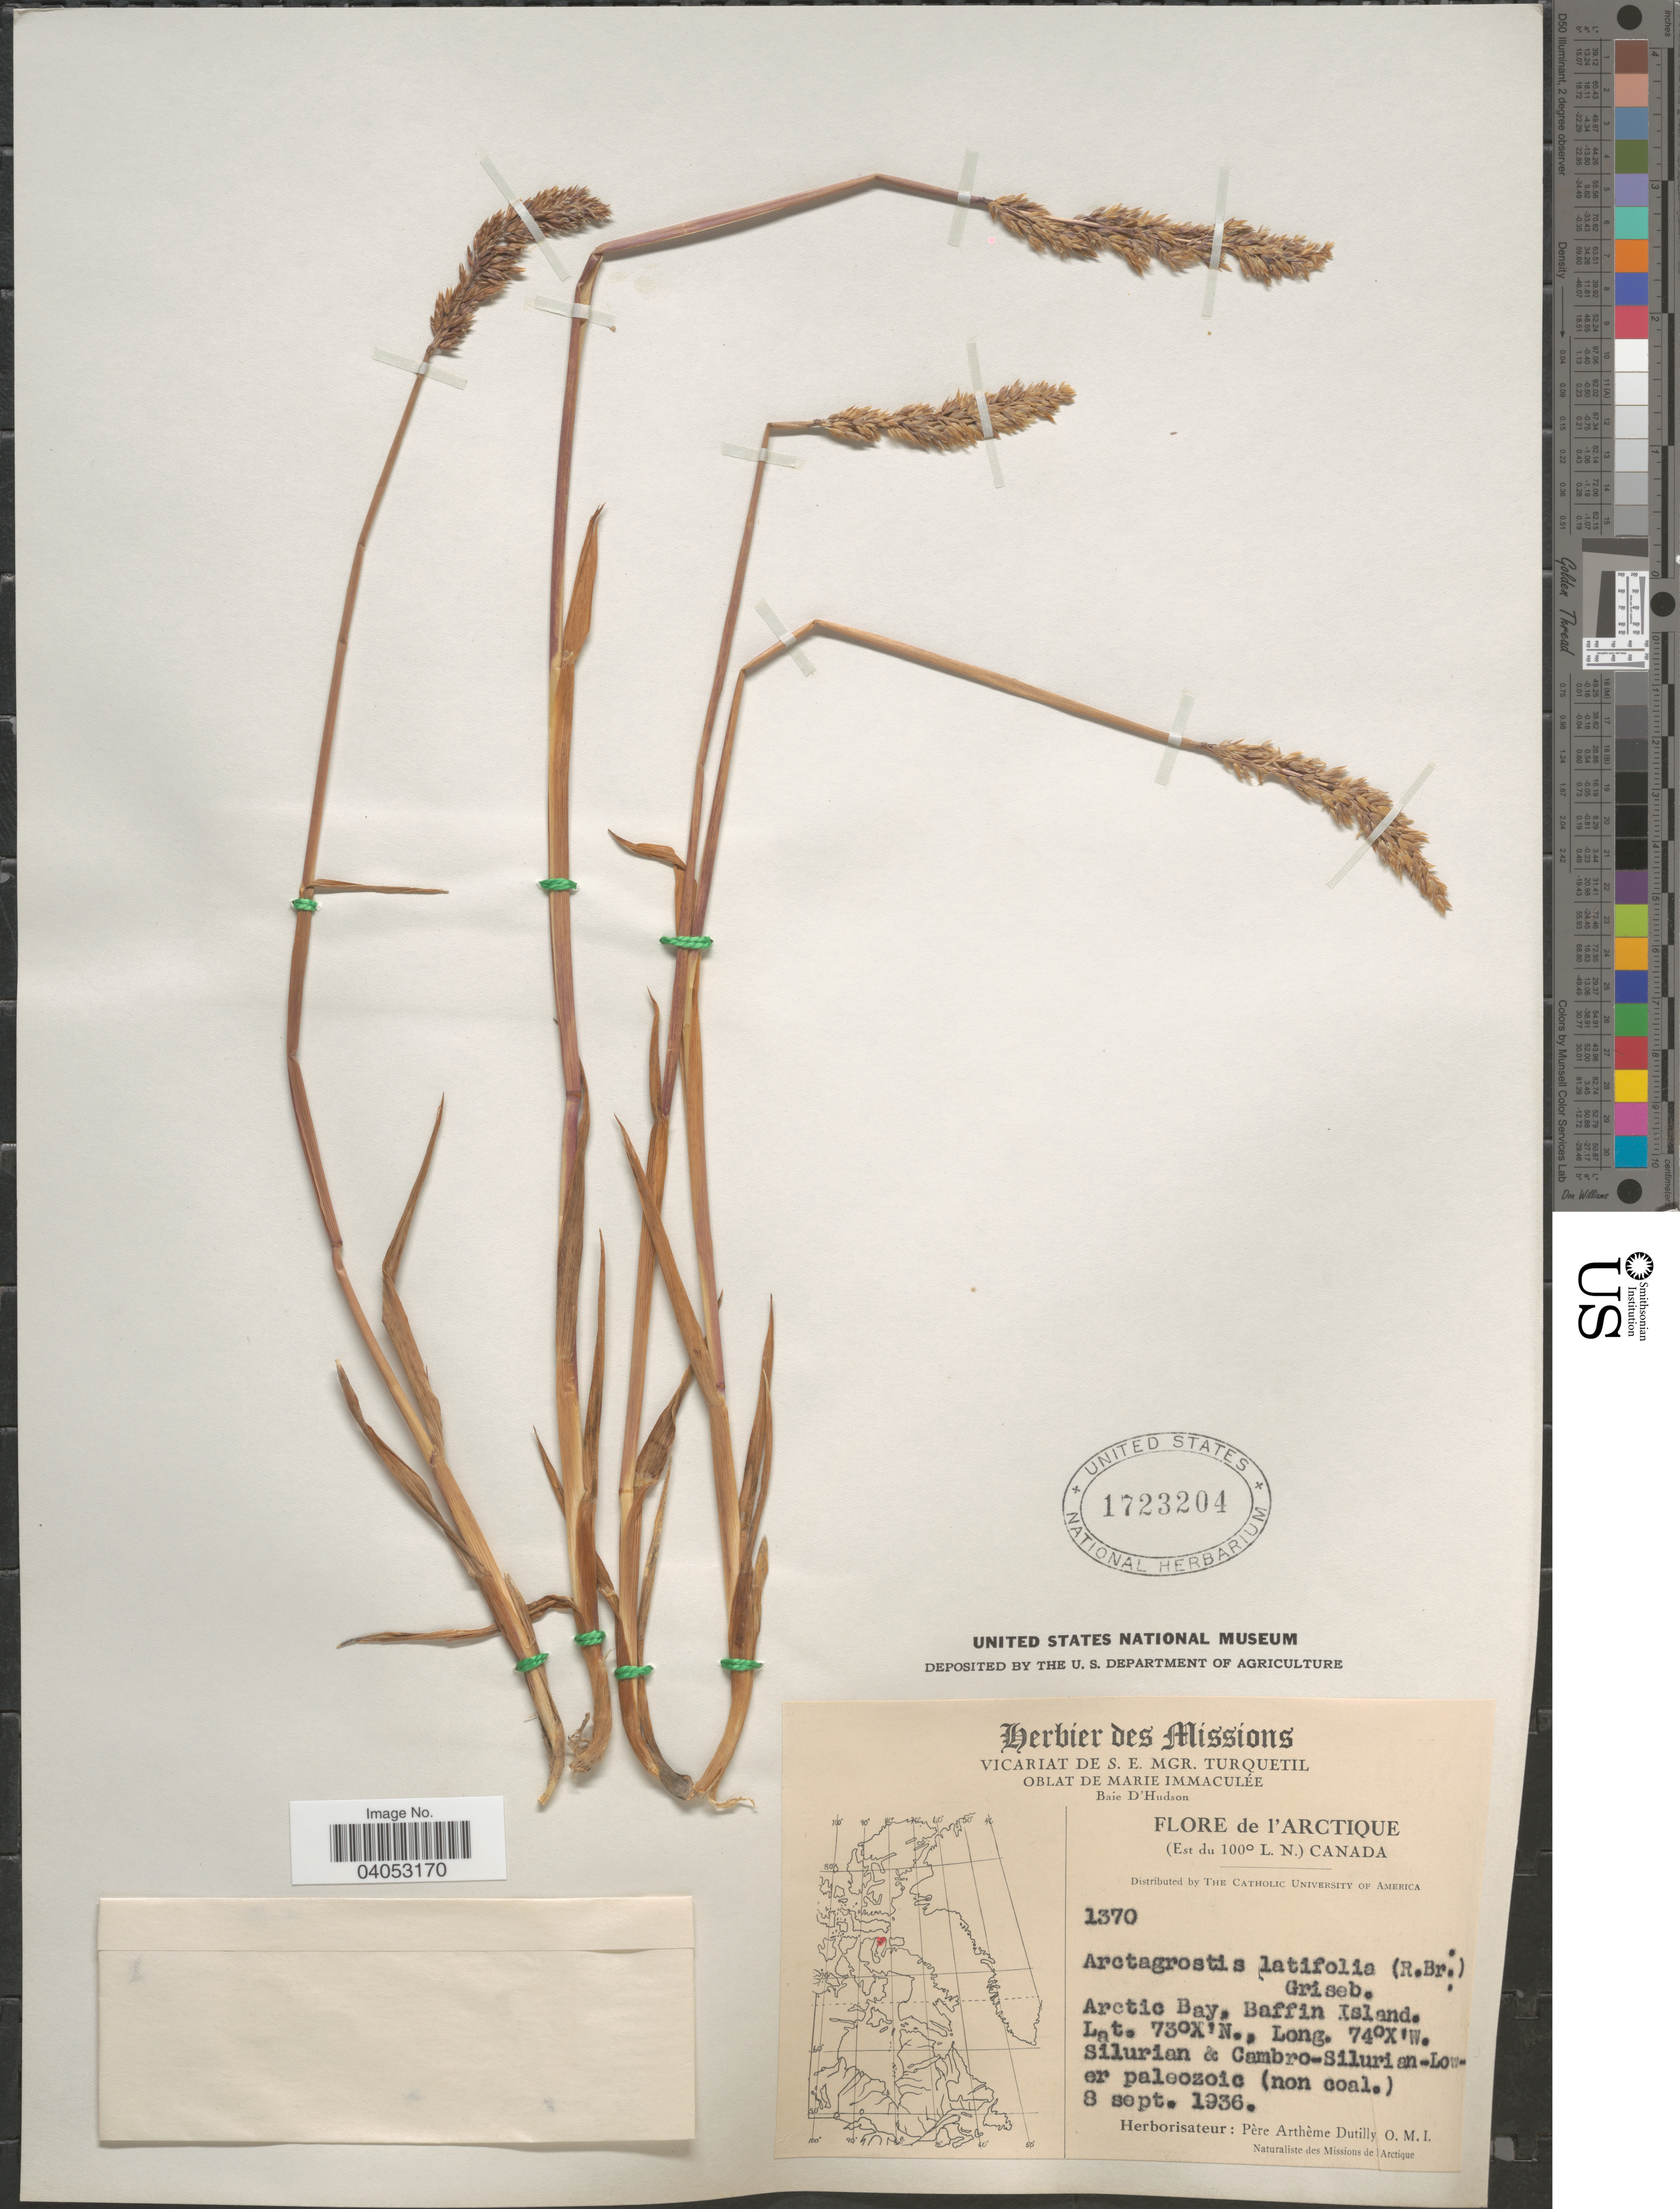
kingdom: Plantae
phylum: Tracheophyta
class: Liliopsida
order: Poales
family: Poaceae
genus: Arctagrostis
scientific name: Arctagrostis latifolia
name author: (R. Br.) Griseb.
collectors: P. Dutilly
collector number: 1370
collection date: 1936-09-08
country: Canada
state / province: Nunavut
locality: L'Arctique. (Est du 100º L. N.). Arctic Bay, Baffin Island.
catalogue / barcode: US 1723204